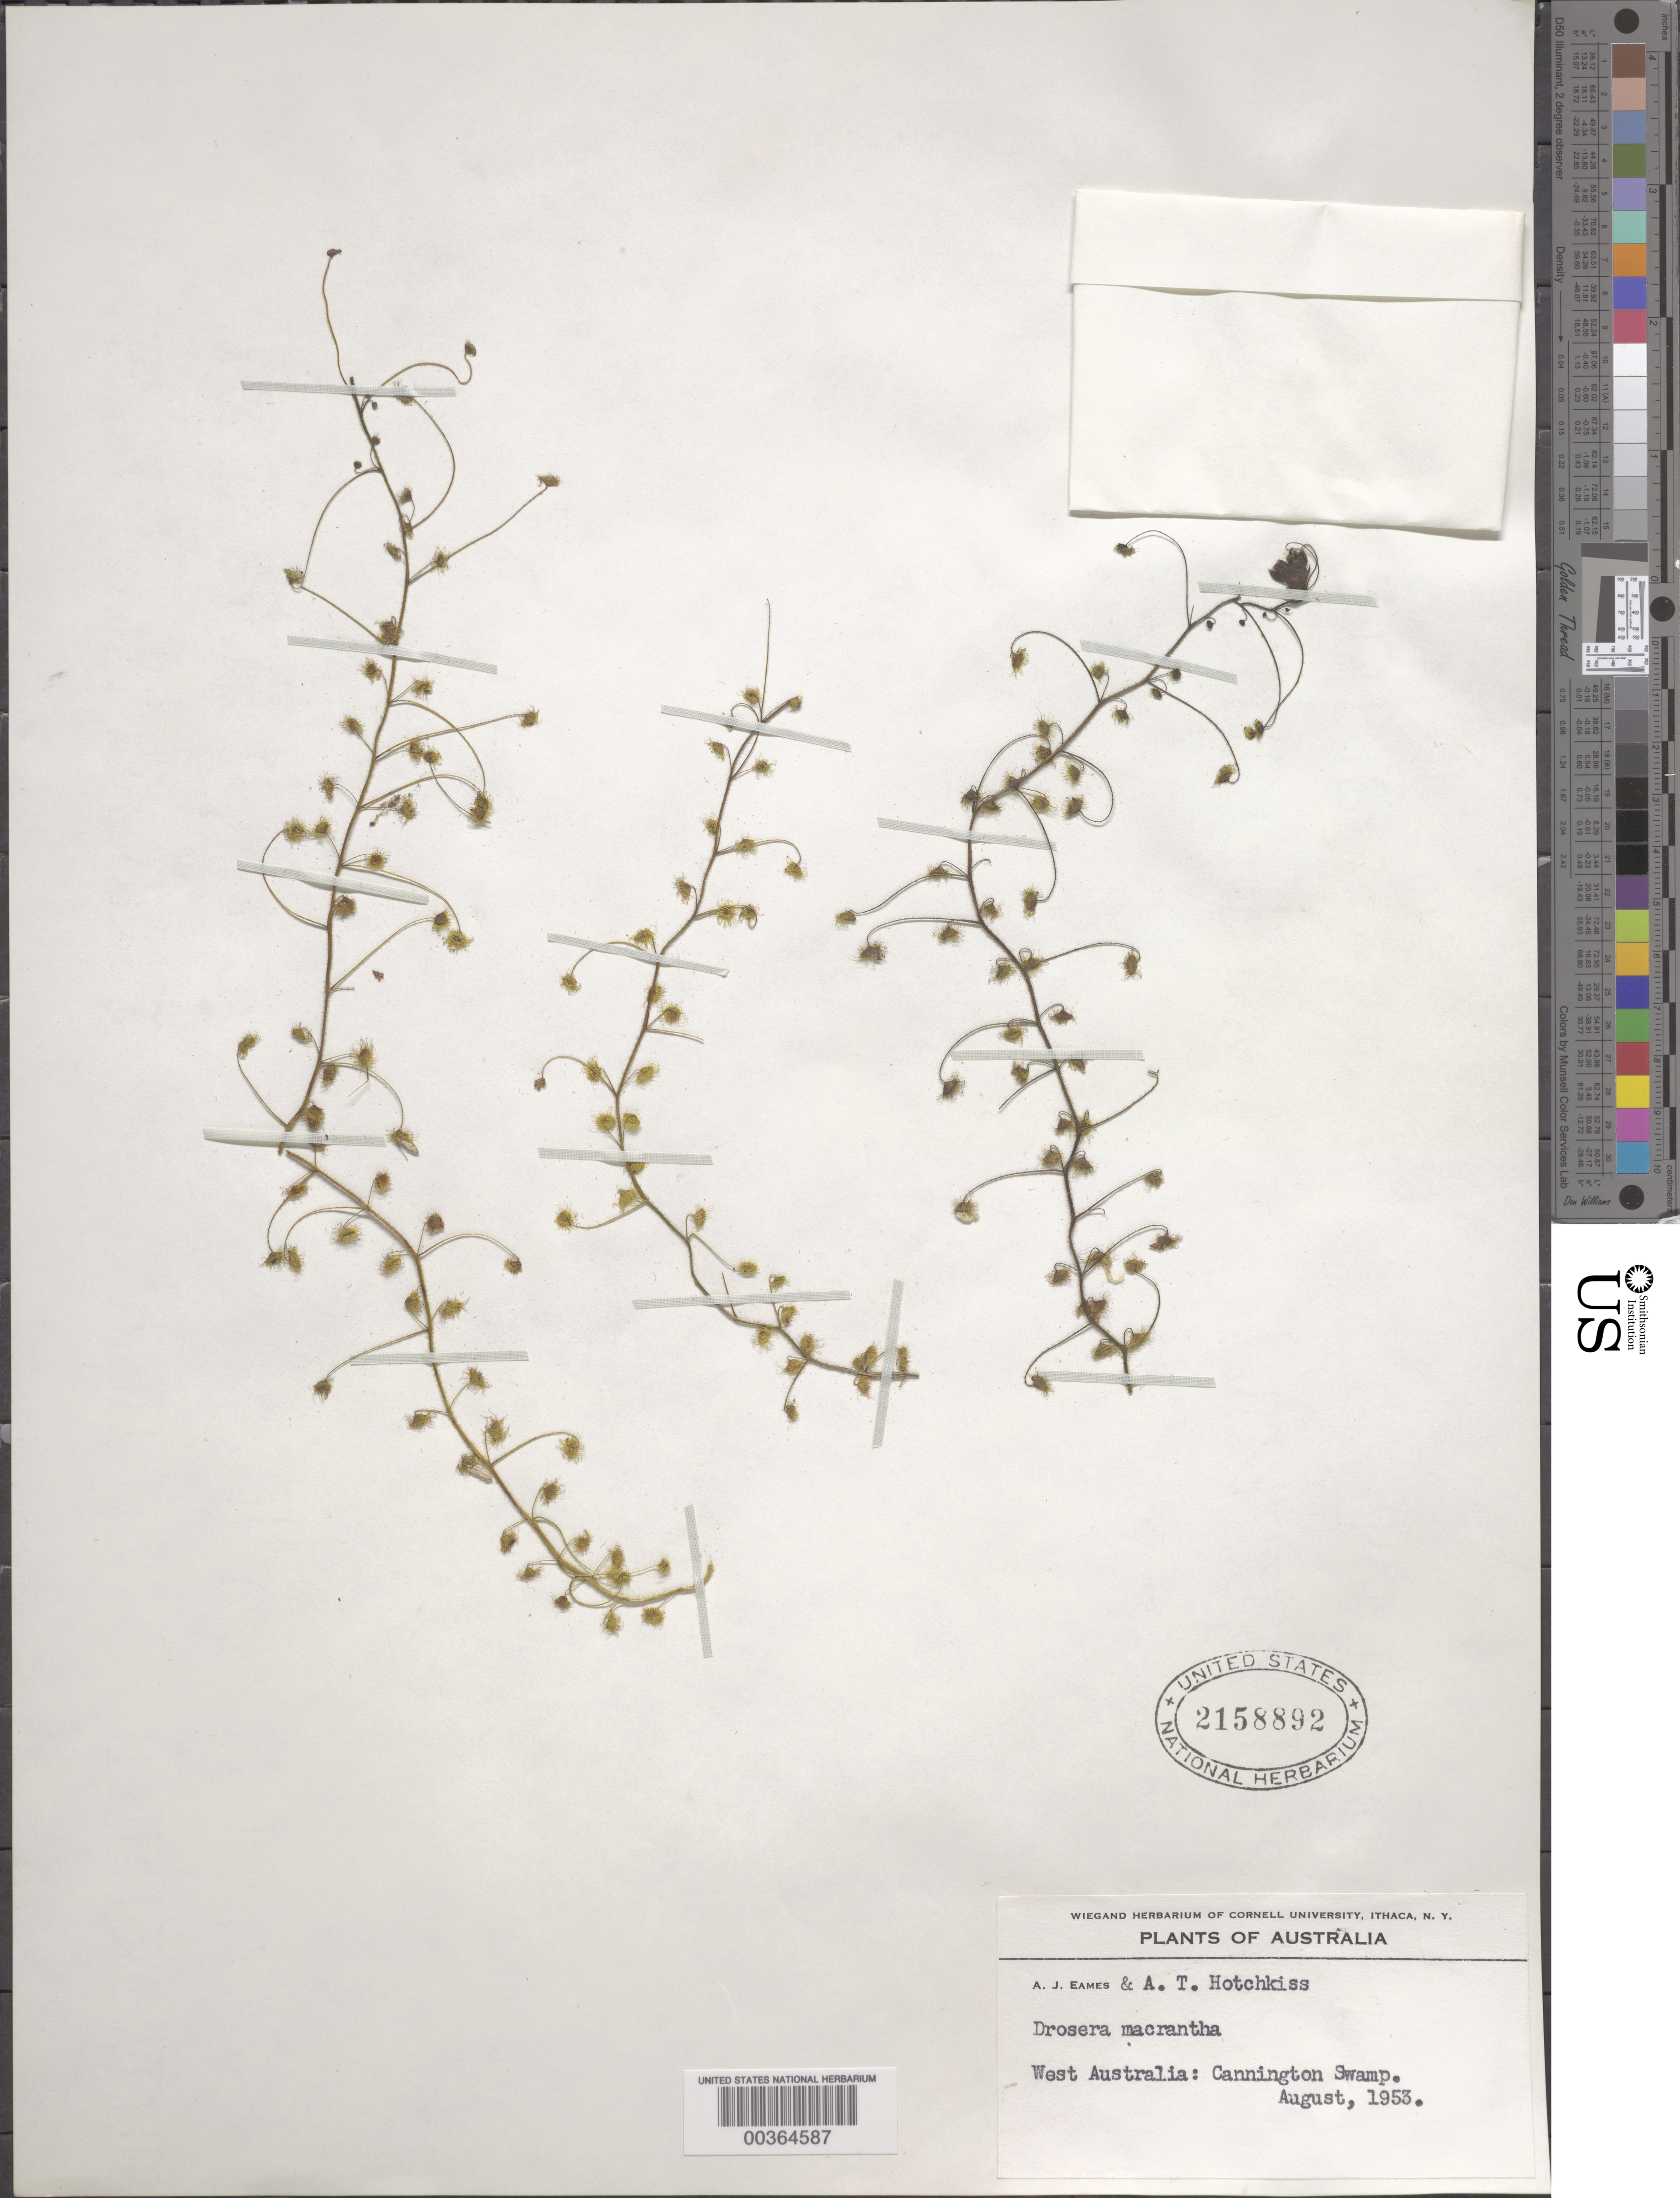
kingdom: Plantae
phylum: Tracheophyta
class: Magnoliopsida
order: Caryophyllales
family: Droseraceae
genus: Drosera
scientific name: Drosera macrantha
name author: Endl.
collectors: A. J. Eames & A. Hotchkiss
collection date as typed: Aug 1953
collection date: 1953-08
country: Australia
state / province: Western Australia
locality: Cannington swamp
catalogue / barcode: US 2158892